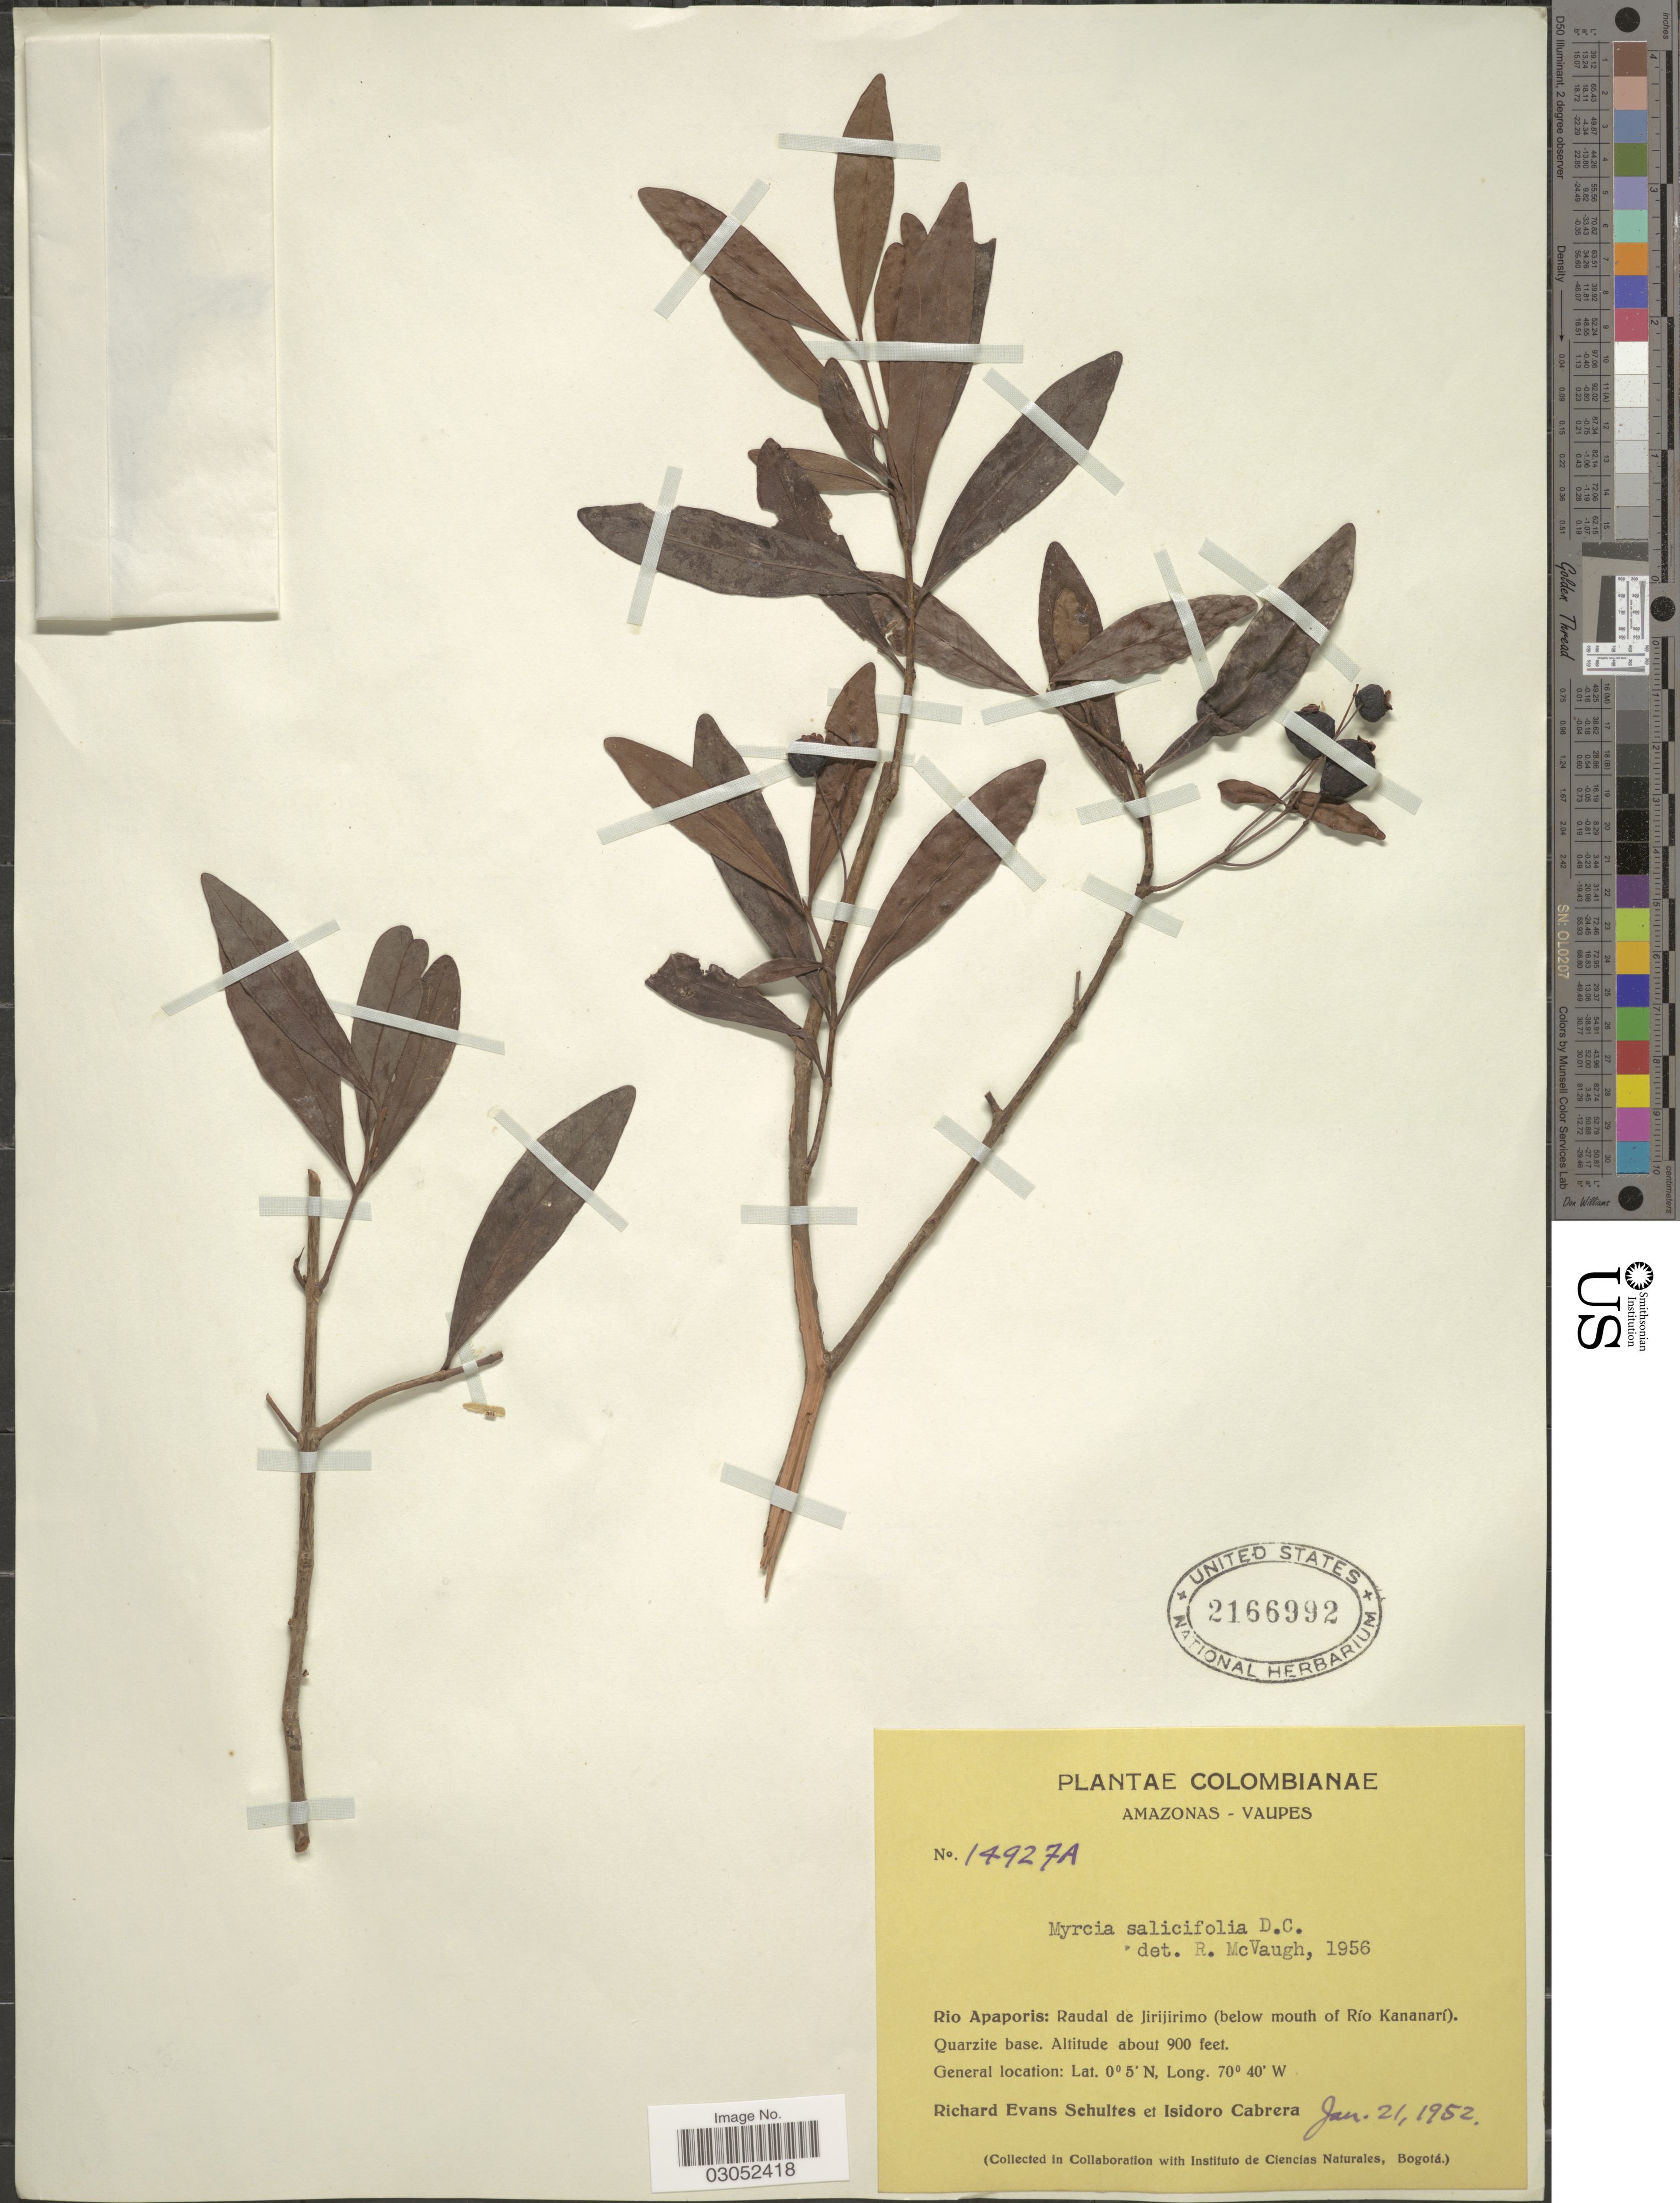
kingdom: Plantae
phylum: Tracheophyta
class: Magnoliopsida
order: Myrtales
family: Myrtaceae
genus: Myrcia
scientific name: Myrcia salicifolia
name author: DC.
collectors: R. E. Schultes & I. Cabrera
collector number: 14927A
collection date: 1952-01-21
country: Colombia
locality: Amazonas-Vaupes. Rio Apaporis: Raudal de Jirijirimo (below mouth of Río Kananarí).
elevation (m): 274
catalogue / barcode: US 2166992